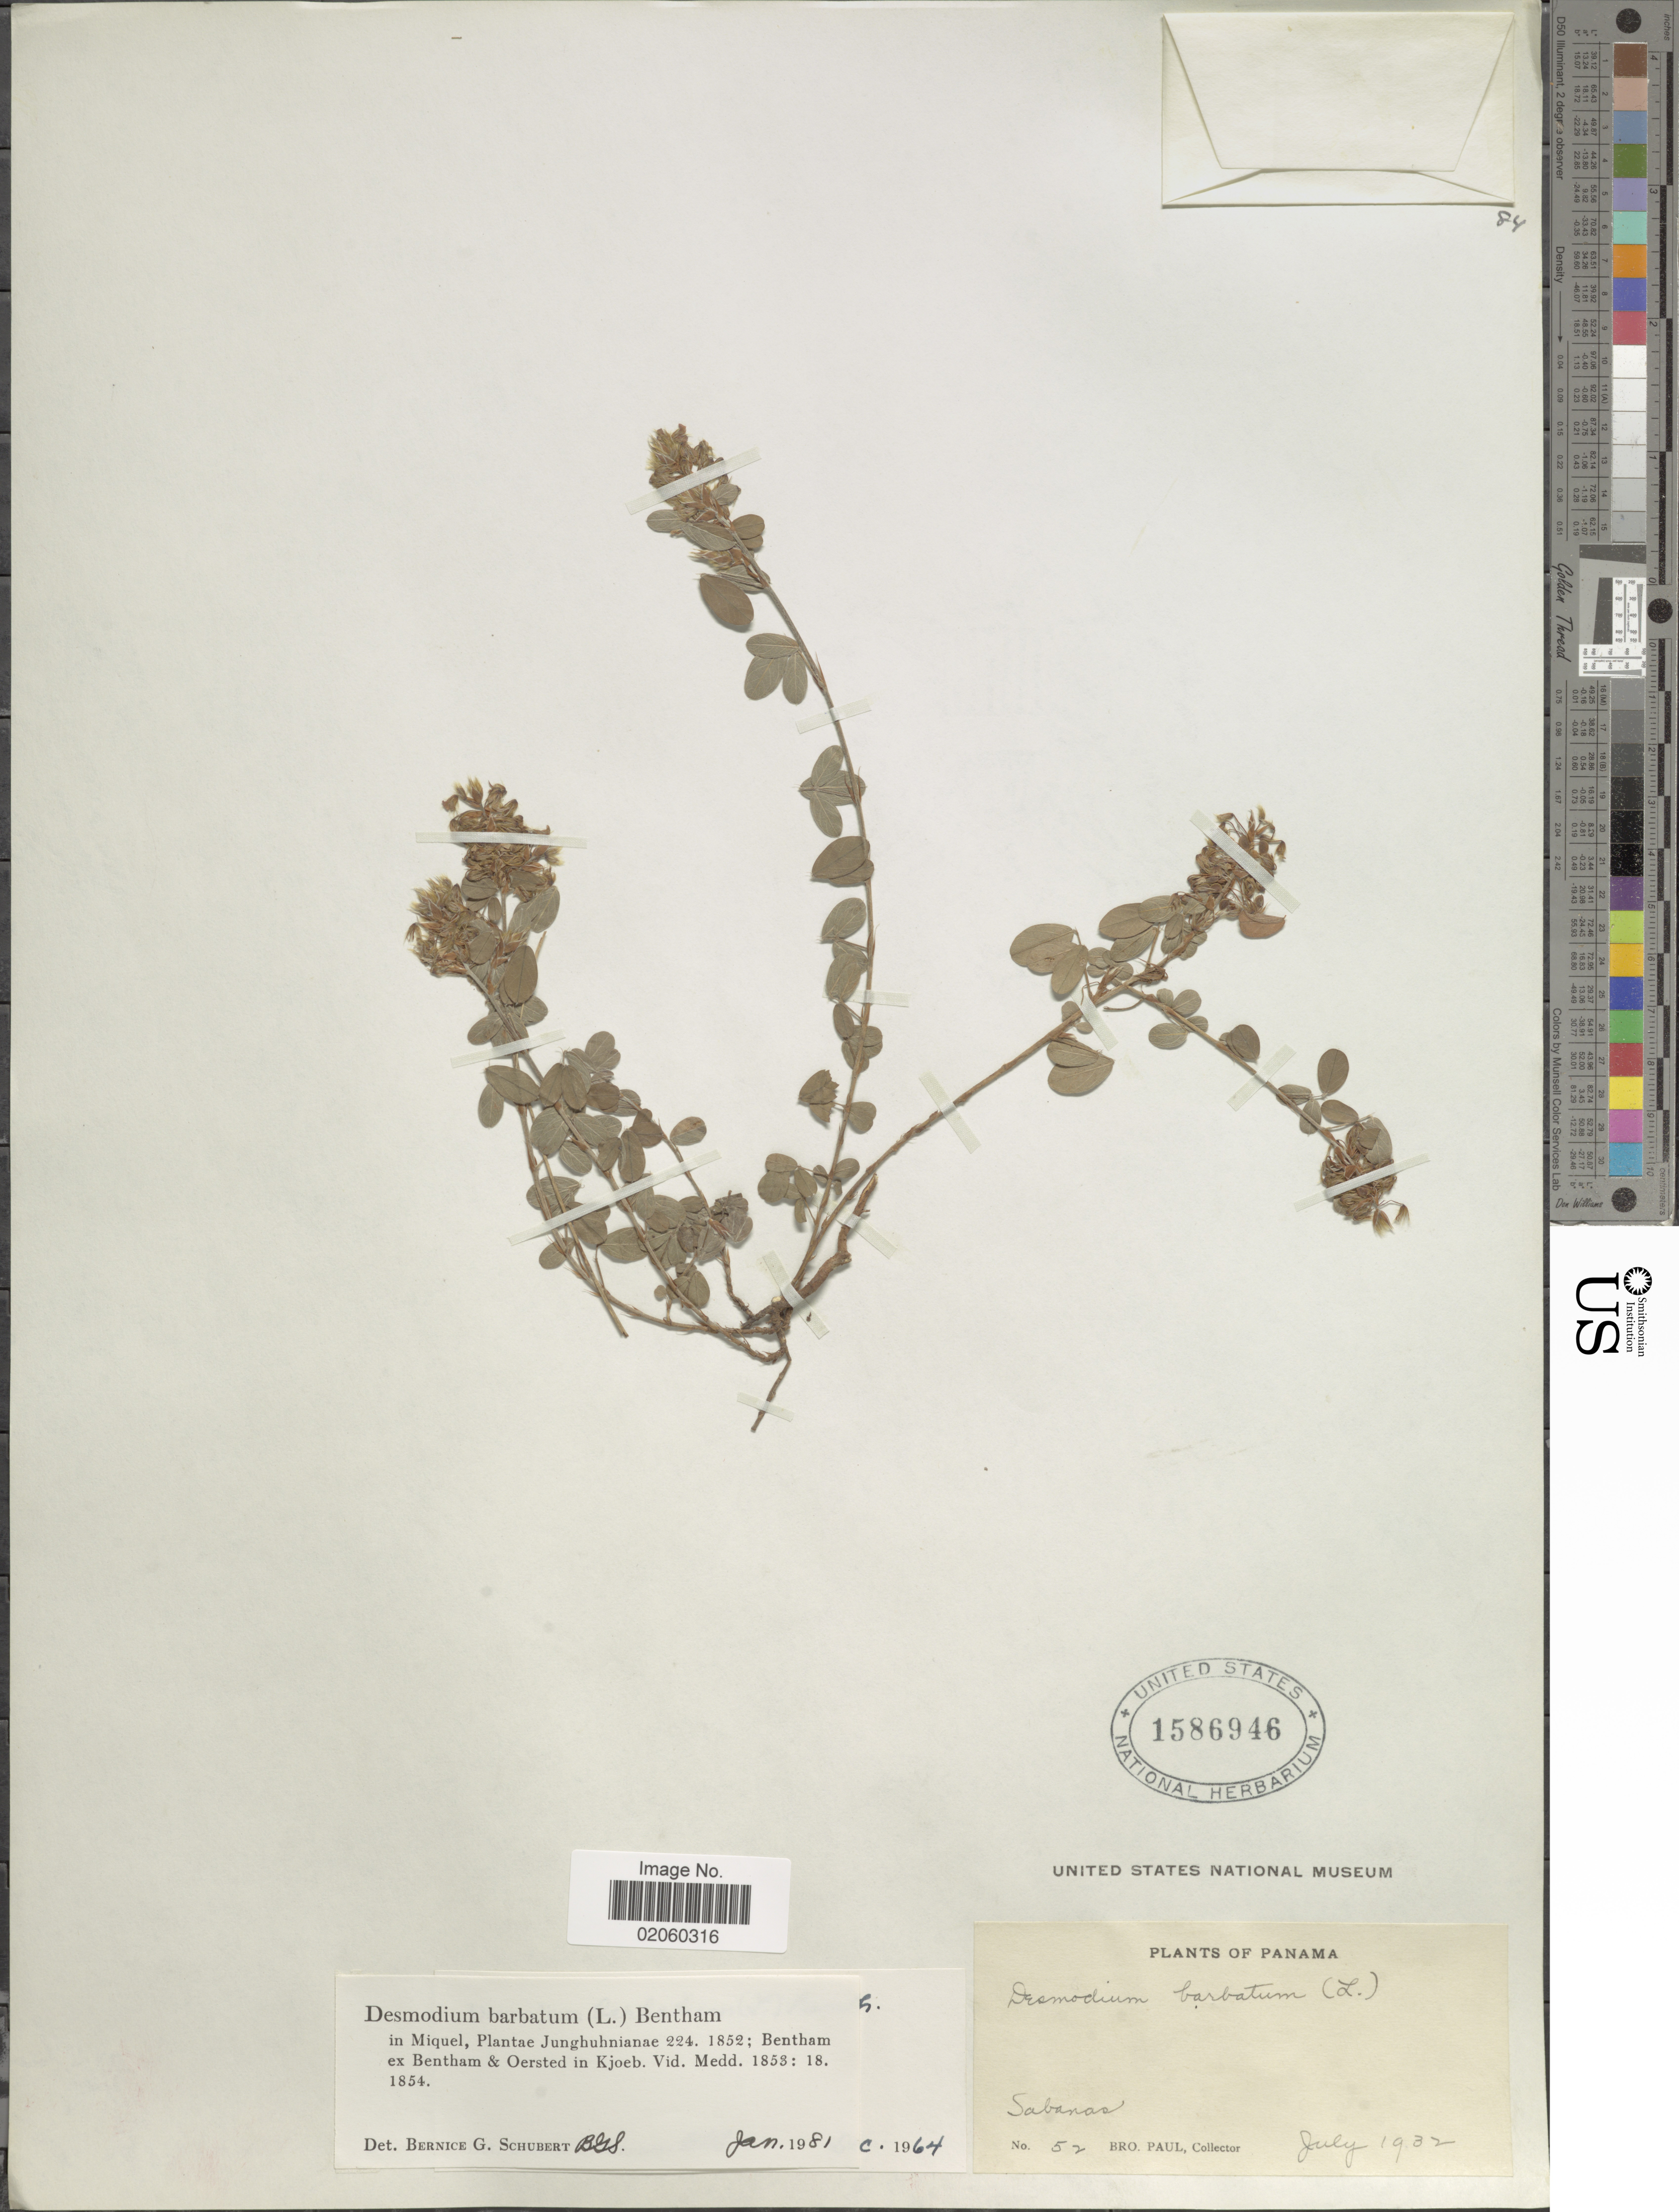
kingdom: Plantae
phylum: Tracheophyta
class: Magnoliopsida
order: Fabales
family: Fabaceae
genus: Grona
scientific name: Grona barbata var. barbata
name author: (L.) H. Ohashi & K. Ohashi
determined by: Strong, Mark T., (BOT), Smithsonian Institution - National Museum of Natural History (UNITED STATES)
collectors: B. Paul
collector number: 52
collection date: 1932-07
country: Panama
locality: Sabanas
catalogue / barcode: US 1586946